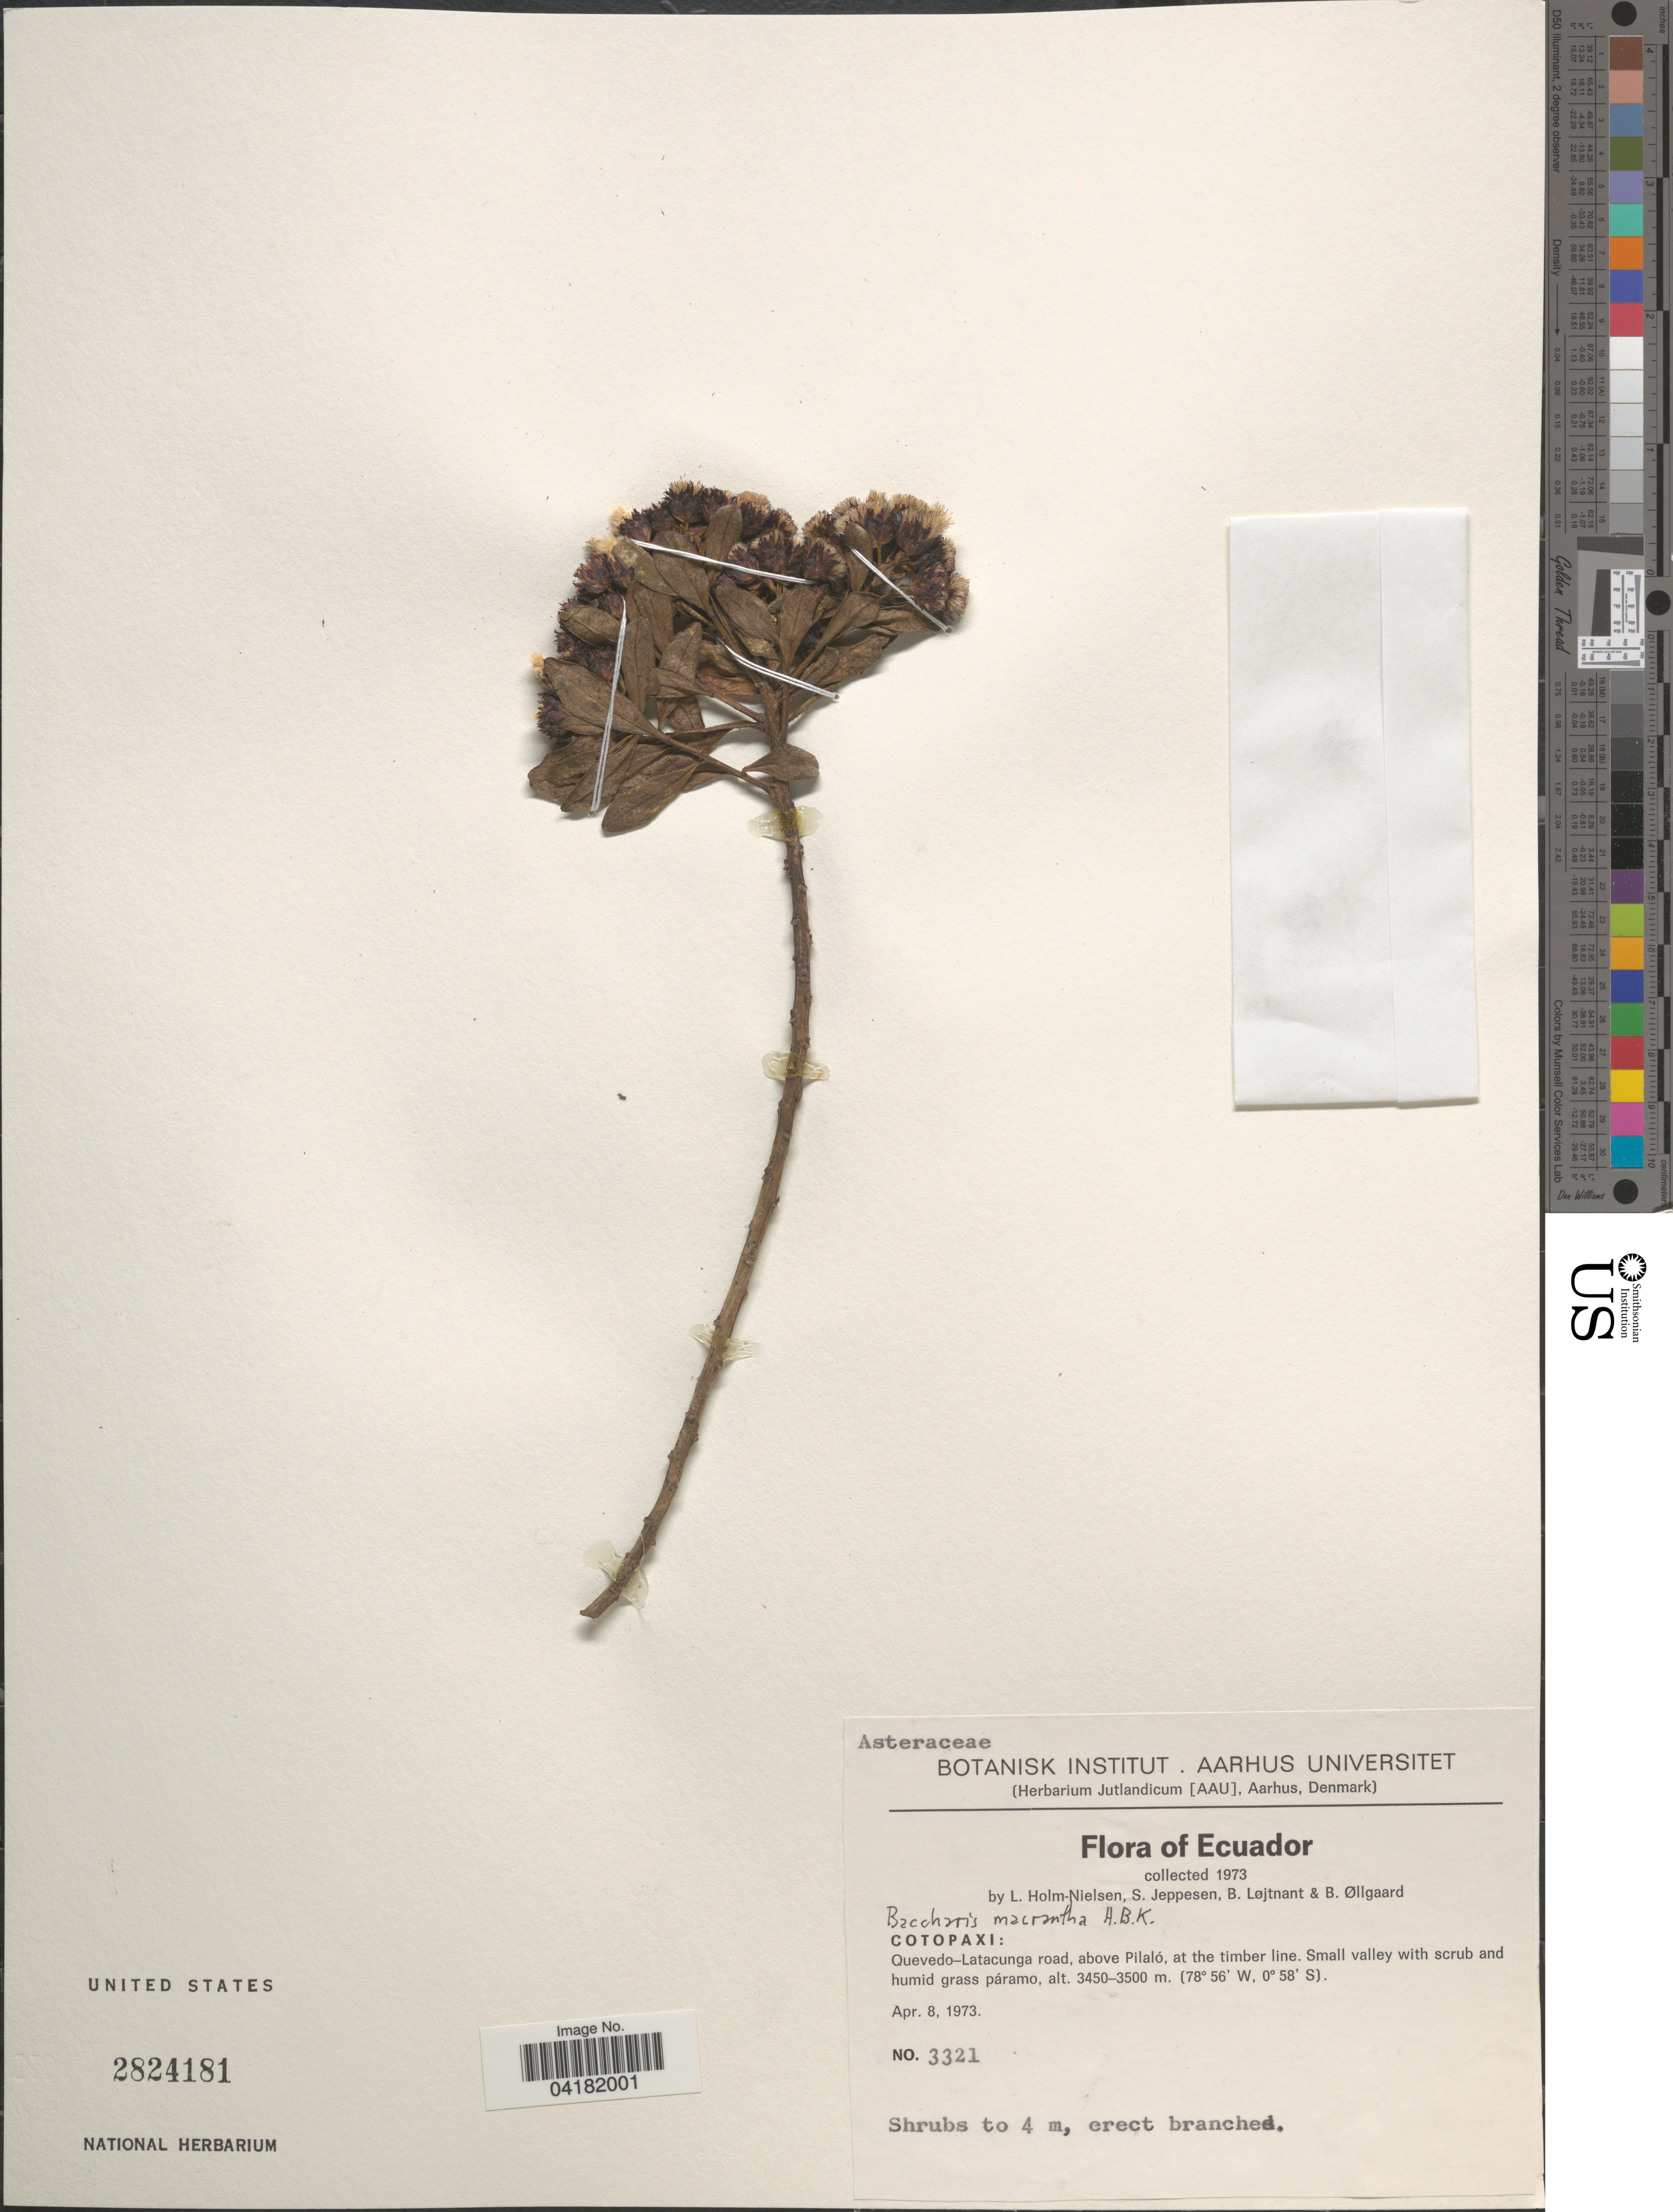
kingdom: Plantae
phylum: Tracheophyta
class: Magnoliopsida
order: Asterales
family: Asteraceae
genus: Baccharis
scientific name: Baccharis macrantha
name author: Kunth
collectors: L. Holm-Nielsen, S. Jeppesen, B. Löjtnant & B. Øllgaard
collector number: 3321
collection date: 1973-04-08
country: Ecuador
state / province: Cotopaxi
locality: Quevedo-Latacunga road, above Pilaló, at the timber line. Small valley.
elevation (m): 3450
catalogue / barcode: US 2824181